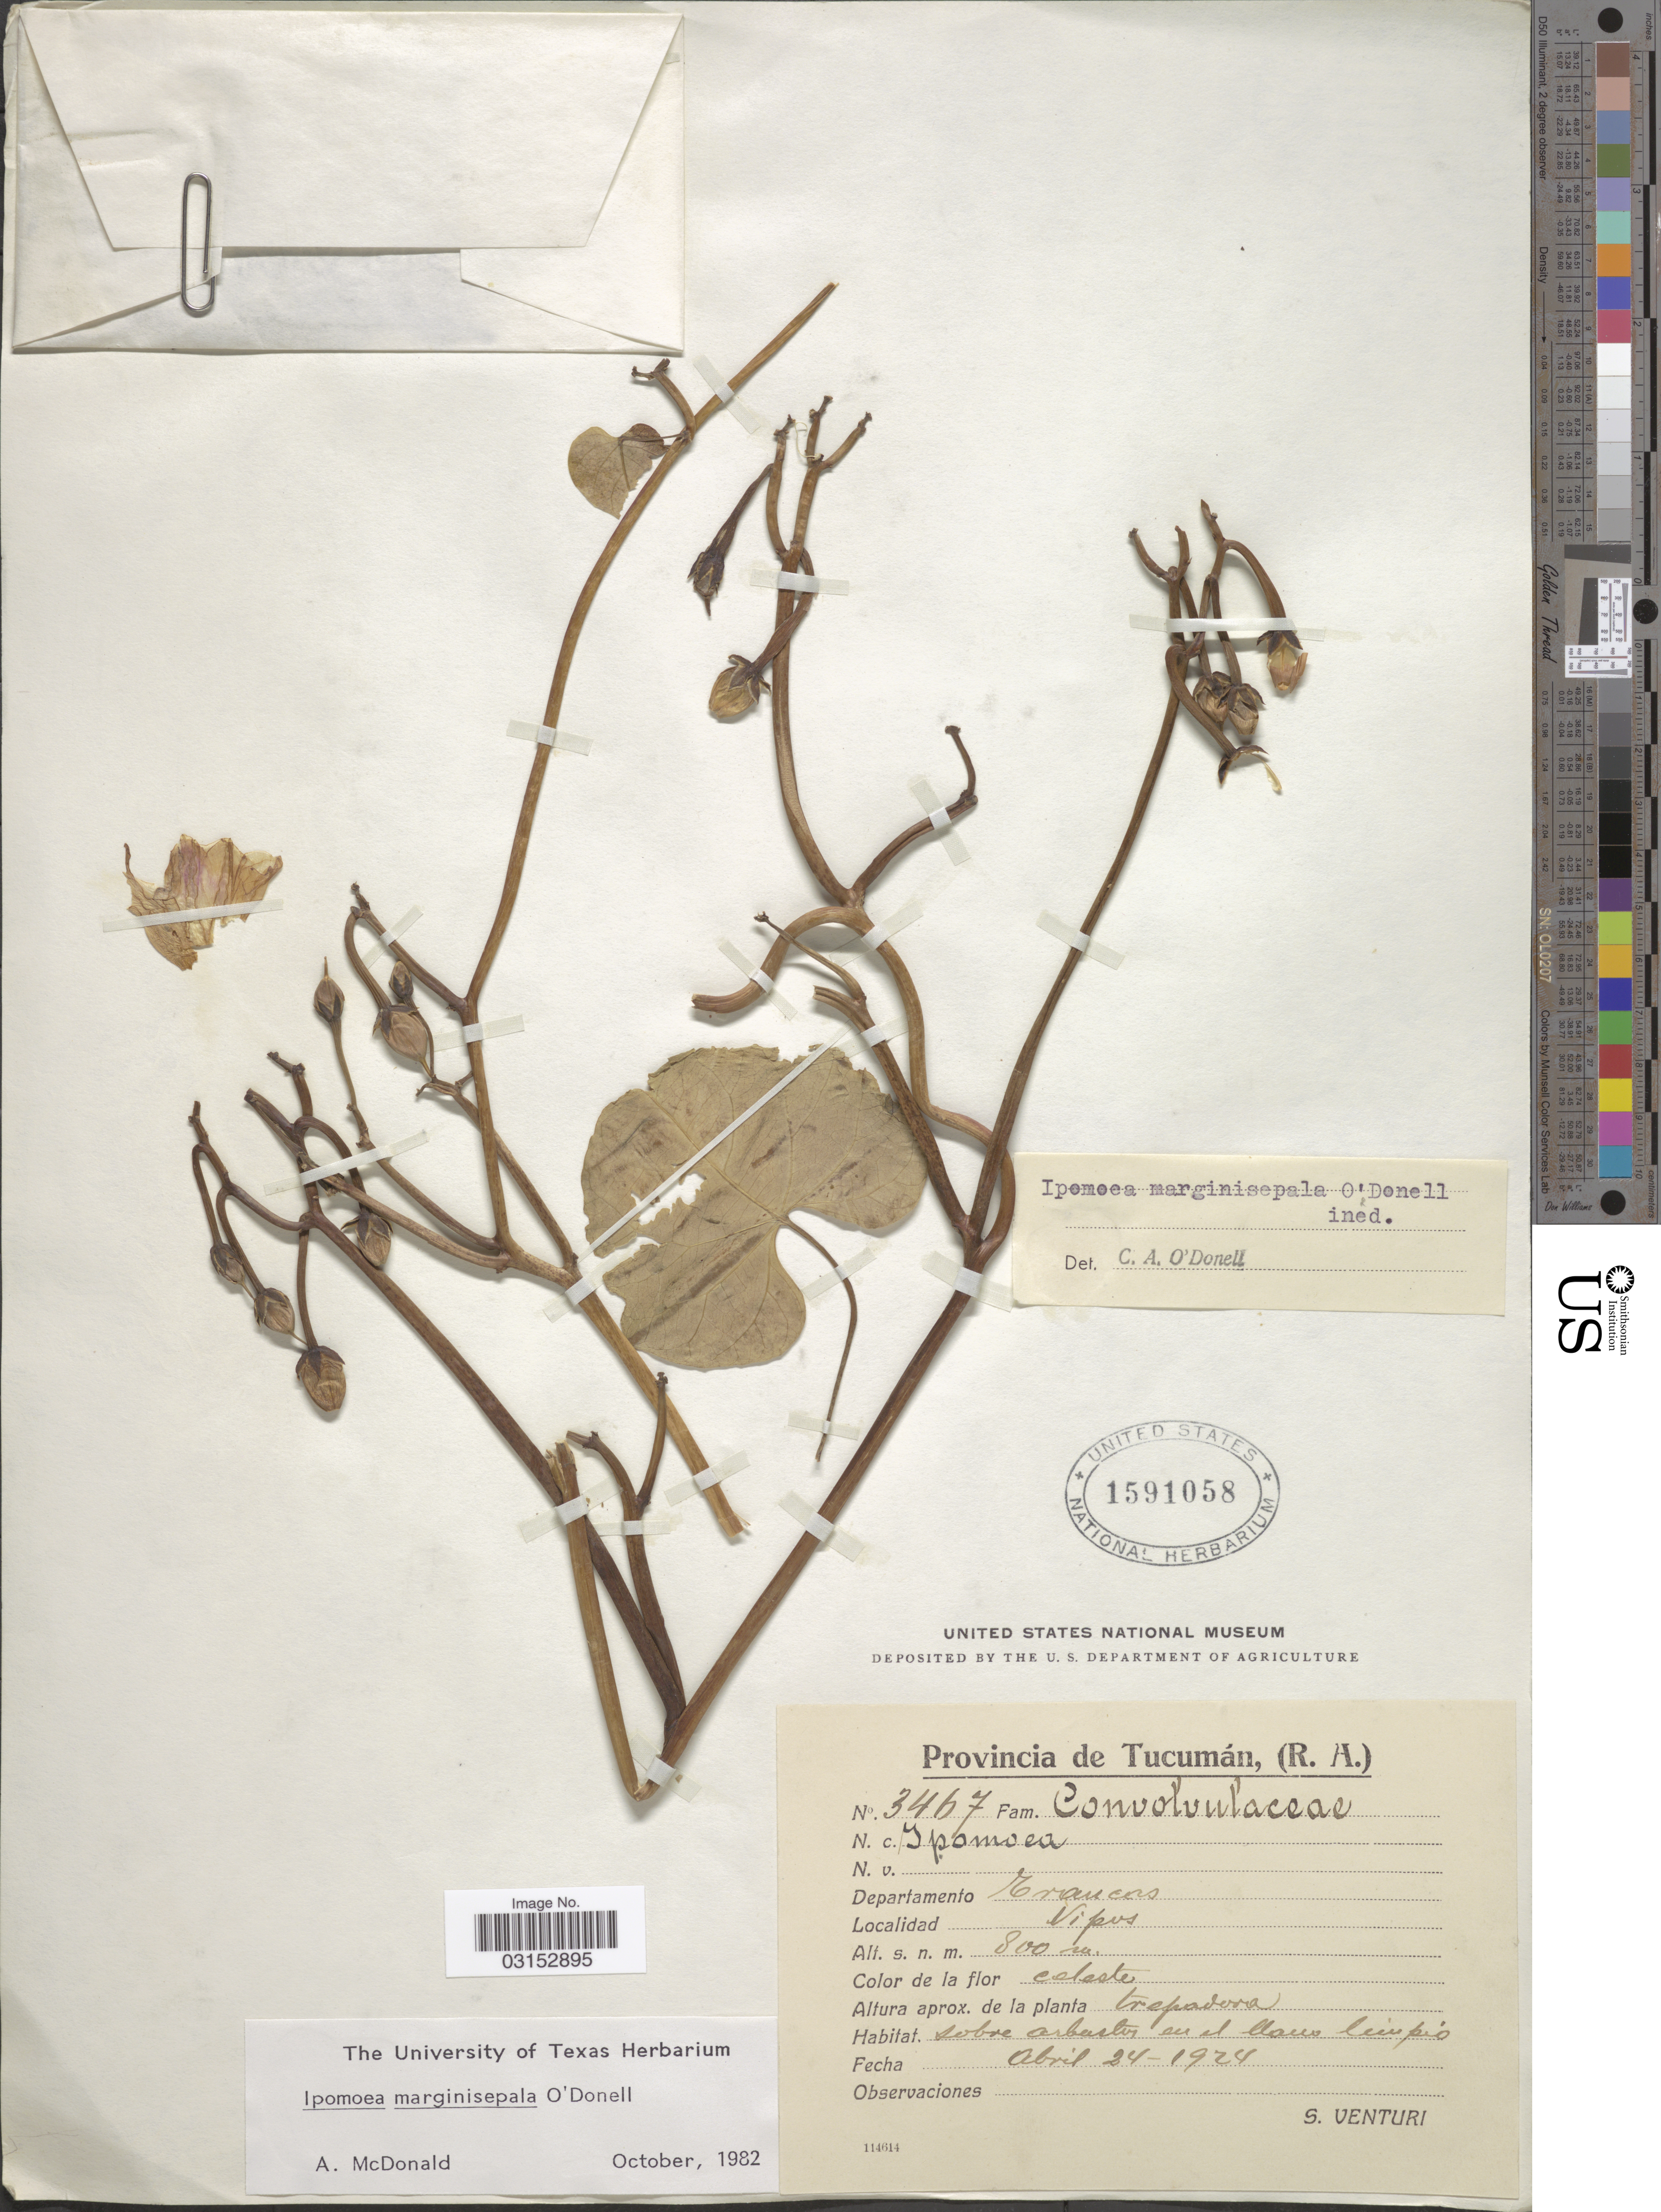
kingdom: Plantae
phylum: Tracheophyta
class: Magnoliopsida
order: Solanales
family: Convolvulaceae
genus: Ipomoea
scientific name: Ipomoea marginisepala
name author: O'Donell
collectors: S. Venturi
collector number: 3467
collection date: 1924-04-24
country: Argentina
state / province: Tucuman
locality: Departamento Trancas. Vipos.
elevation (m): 800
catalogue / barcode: US 1591058